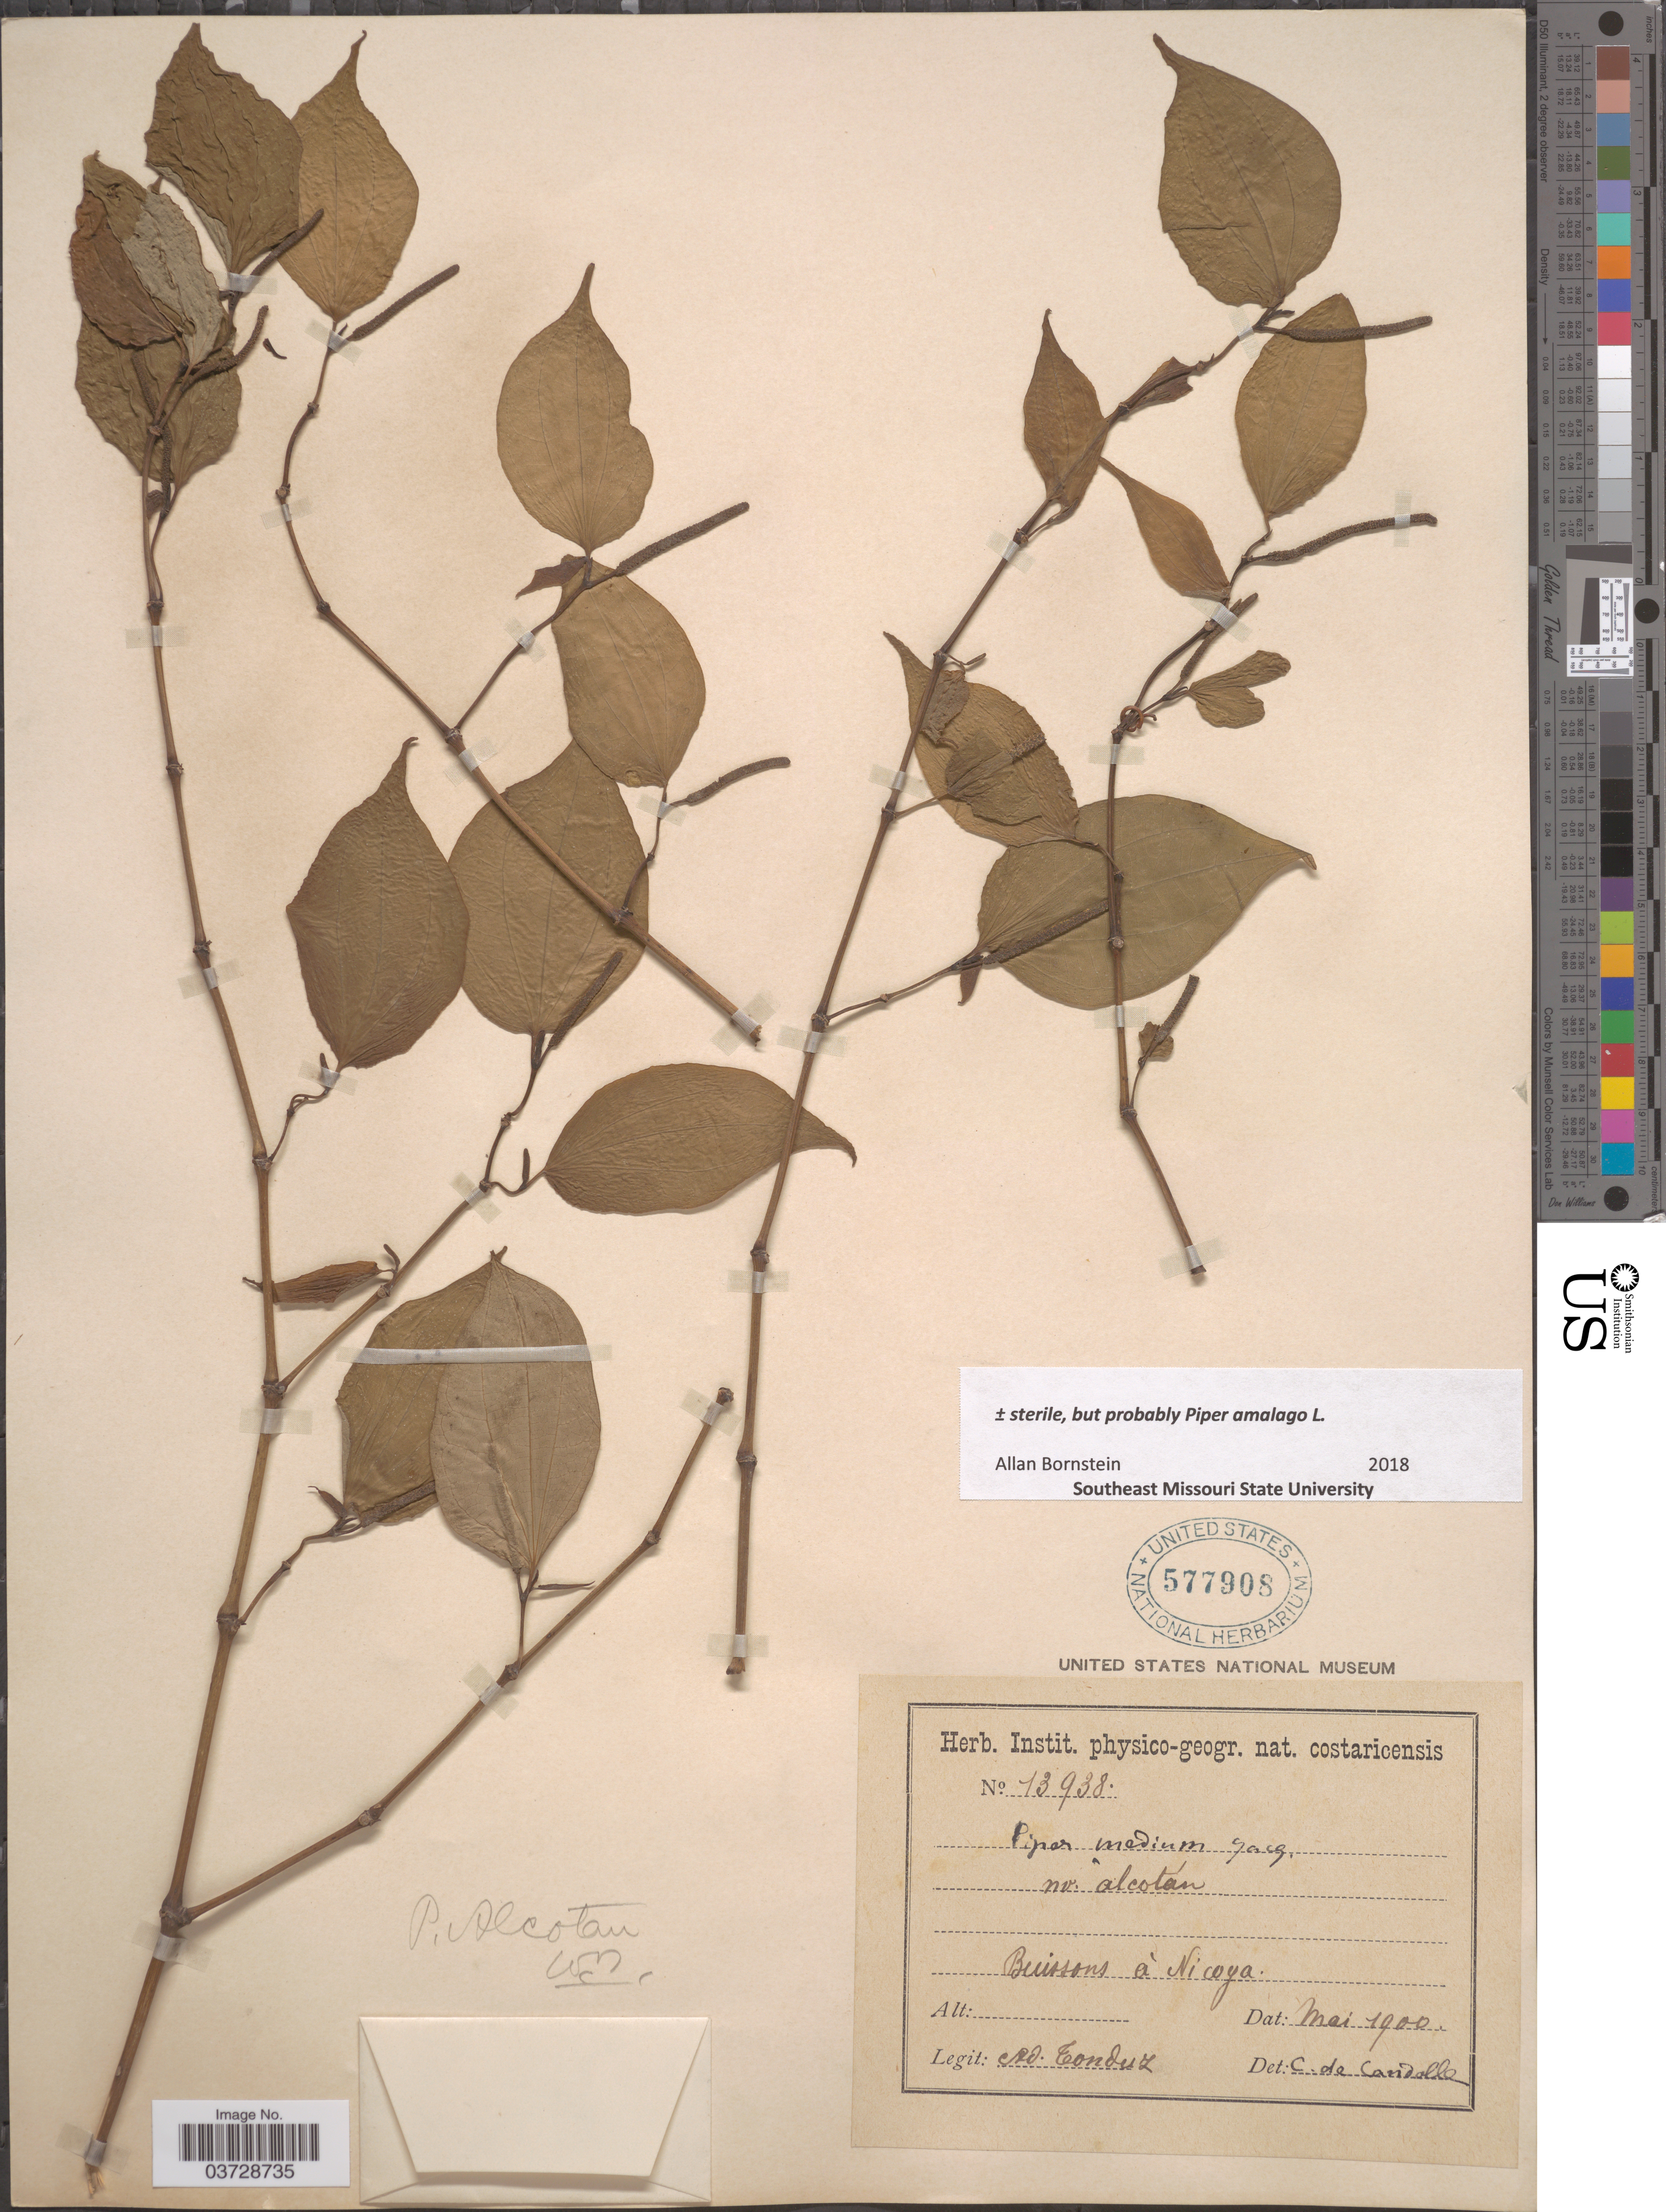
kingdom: Plantae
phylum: Tracheophyta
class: Magnoliopsida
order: Piperales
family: Piperaceae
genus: Piper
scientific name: Piper amalago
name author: L.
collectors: A. Tonduz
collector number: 13938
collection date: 1900-05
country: Costa Rica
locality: Buissons à Nicoya.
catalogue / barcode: US 577908